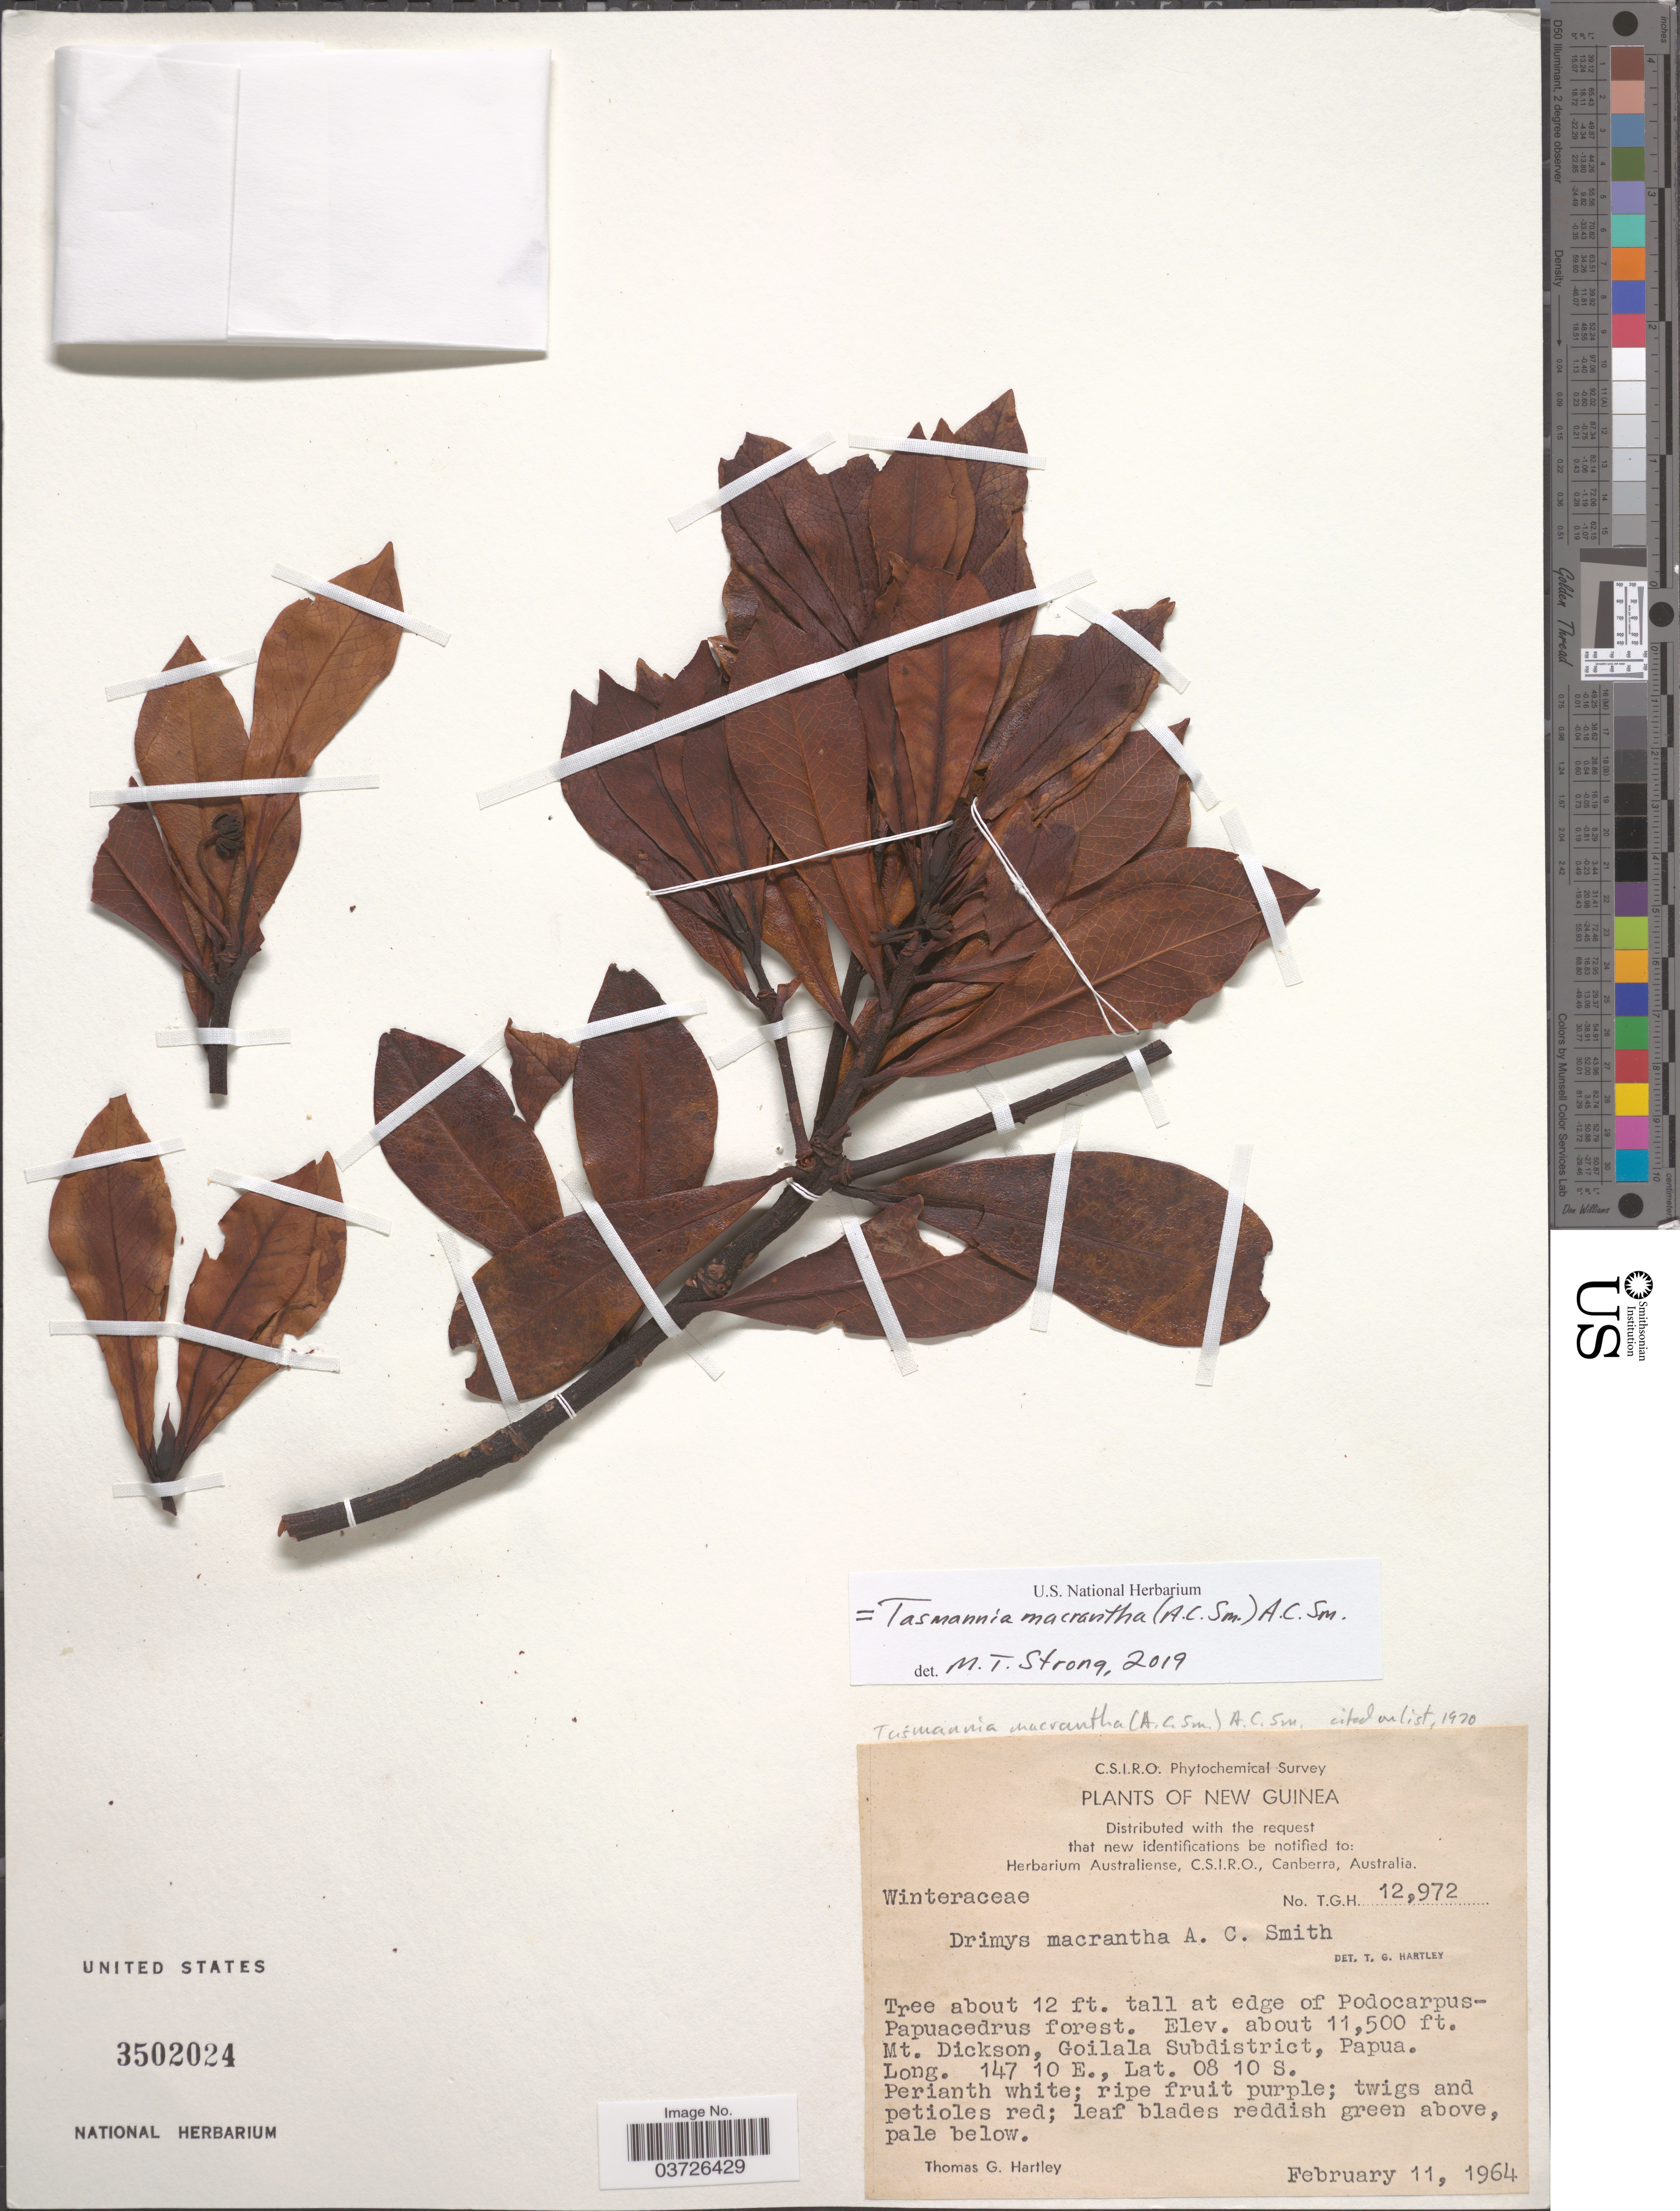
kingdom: Plantae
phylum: Tracheophyta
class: Magnoliopsida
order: Canellales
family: Winteraceae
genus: Tasmannia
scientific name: Tasmannia macrantha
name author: (A.C. Sm.) A.C. Sm.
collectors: T. G. Hartley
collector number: TGH 12972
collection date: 1964-02-11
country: Papua New Guinea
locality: New Guinea. Mt. Dickson, Goilala Subdistrict, Papua.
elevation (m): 3505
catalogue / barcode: US 3502024